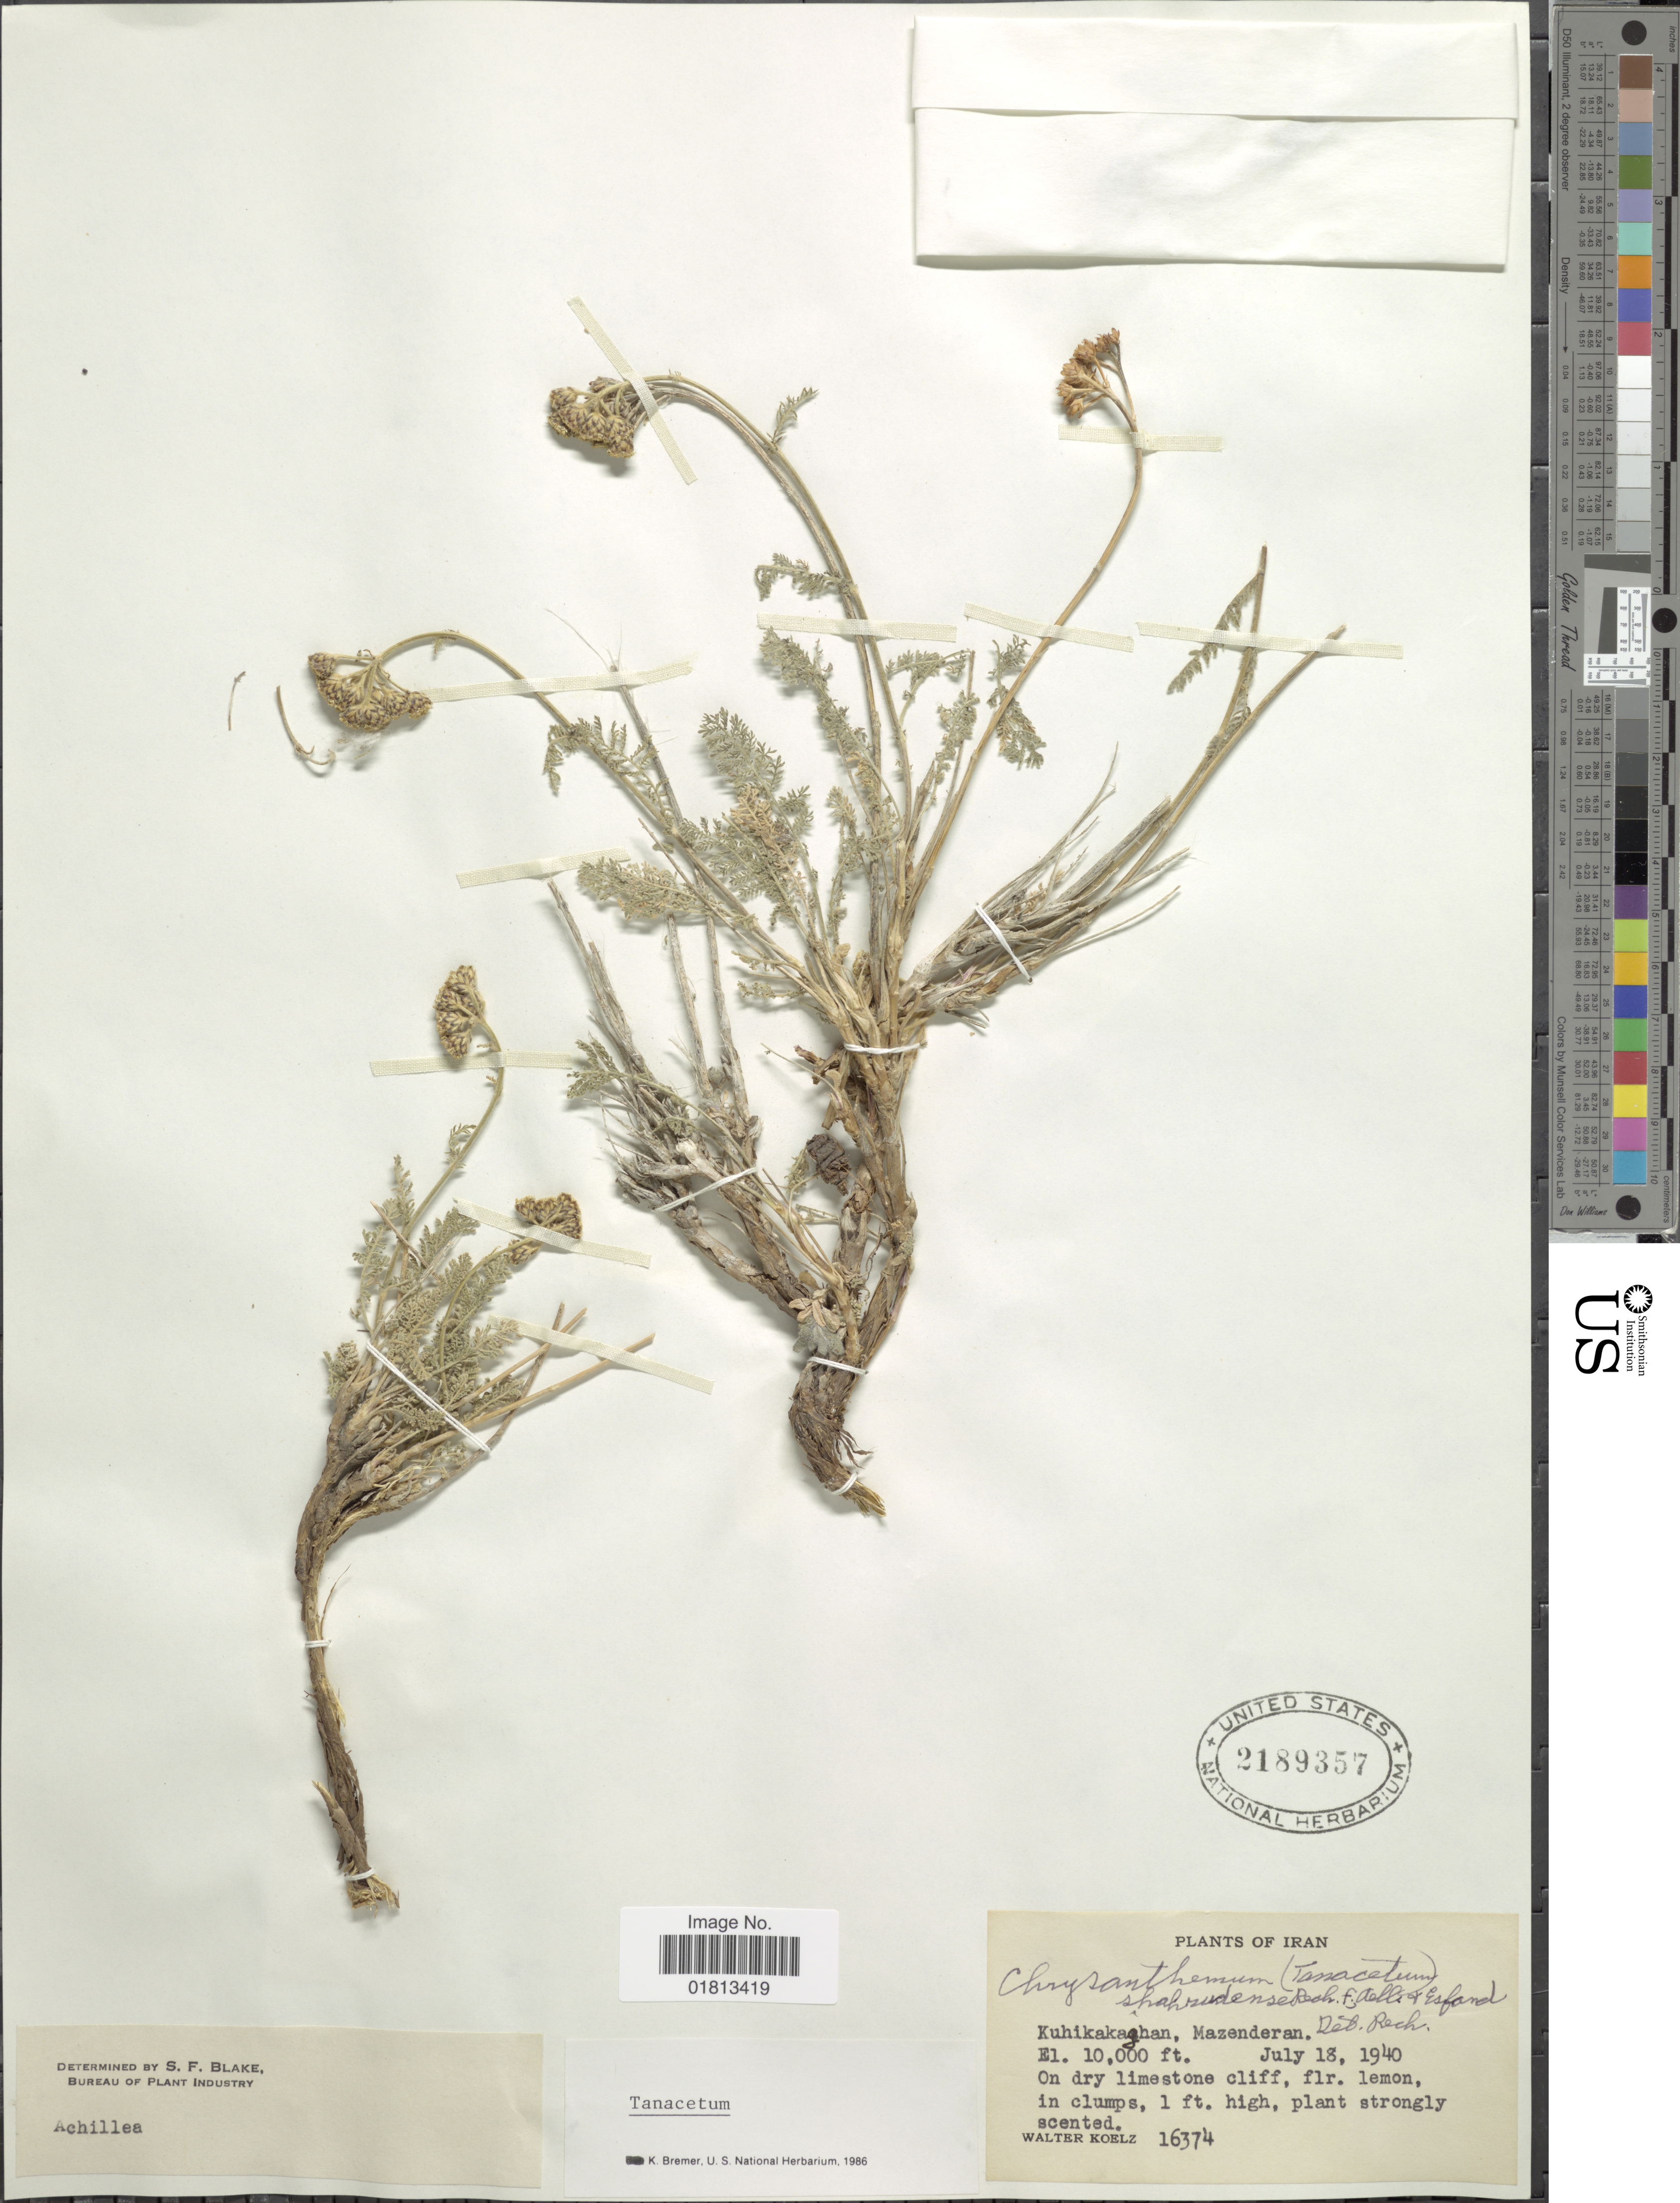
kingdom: Plantae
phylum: Tracheophyta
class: Magnoliopsida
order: Asterales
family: Asteraceae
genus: Tanacetum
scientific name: Tanacetum shahrudense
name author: Rech. f. et al.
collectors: W. N. Koelz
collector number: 16374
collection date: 1940-07-18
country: Iran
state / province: Mazandaran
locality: Kuhikakaghan, Mazenderan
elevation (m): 3048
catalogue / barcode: US 2189357